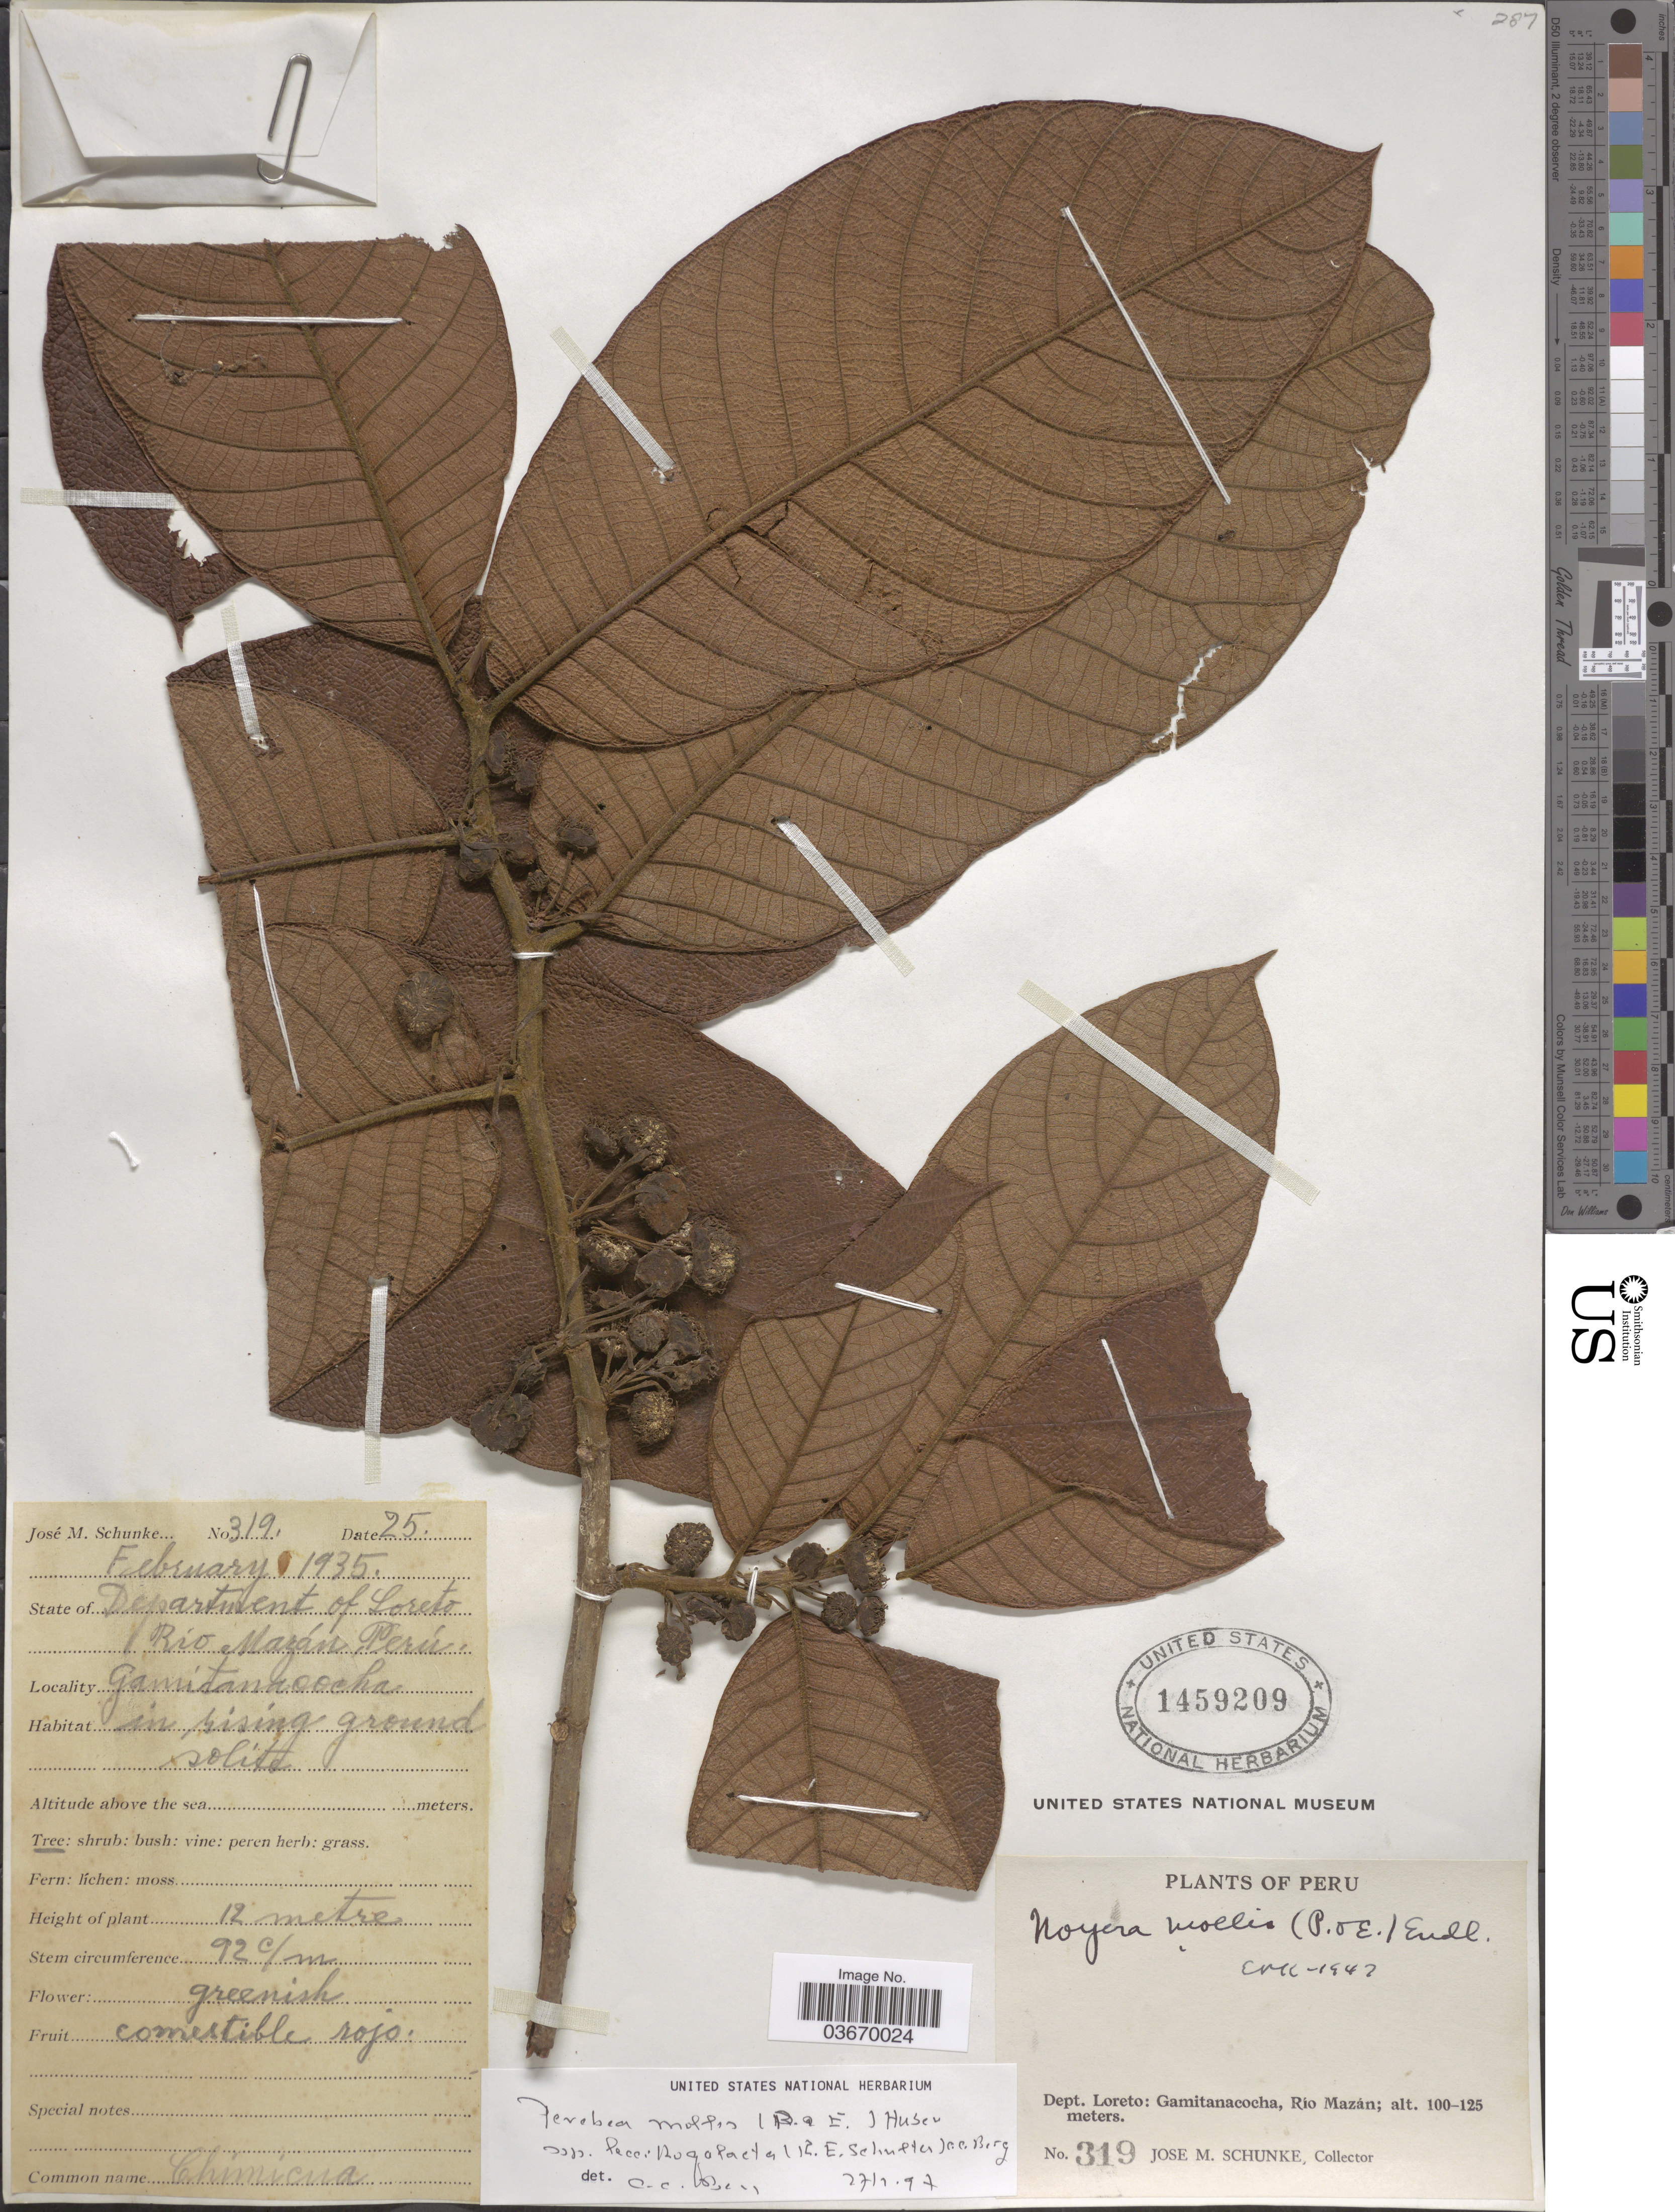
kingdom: Plantae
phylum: Tracheophyta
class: Magnoliopsida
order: Rosales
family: Moraceae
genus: Perebea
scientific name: Perebea mollis subsp. lecithogalacta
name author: (R.E. Schult.) C.C. Berg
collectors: J. M. Schunke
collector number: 319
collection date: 1935-02-25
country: Peru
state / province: Loreto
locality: Department of Loreto: Gamitanacocha, Río Mazán.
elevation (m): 100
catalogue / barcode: US 1459209